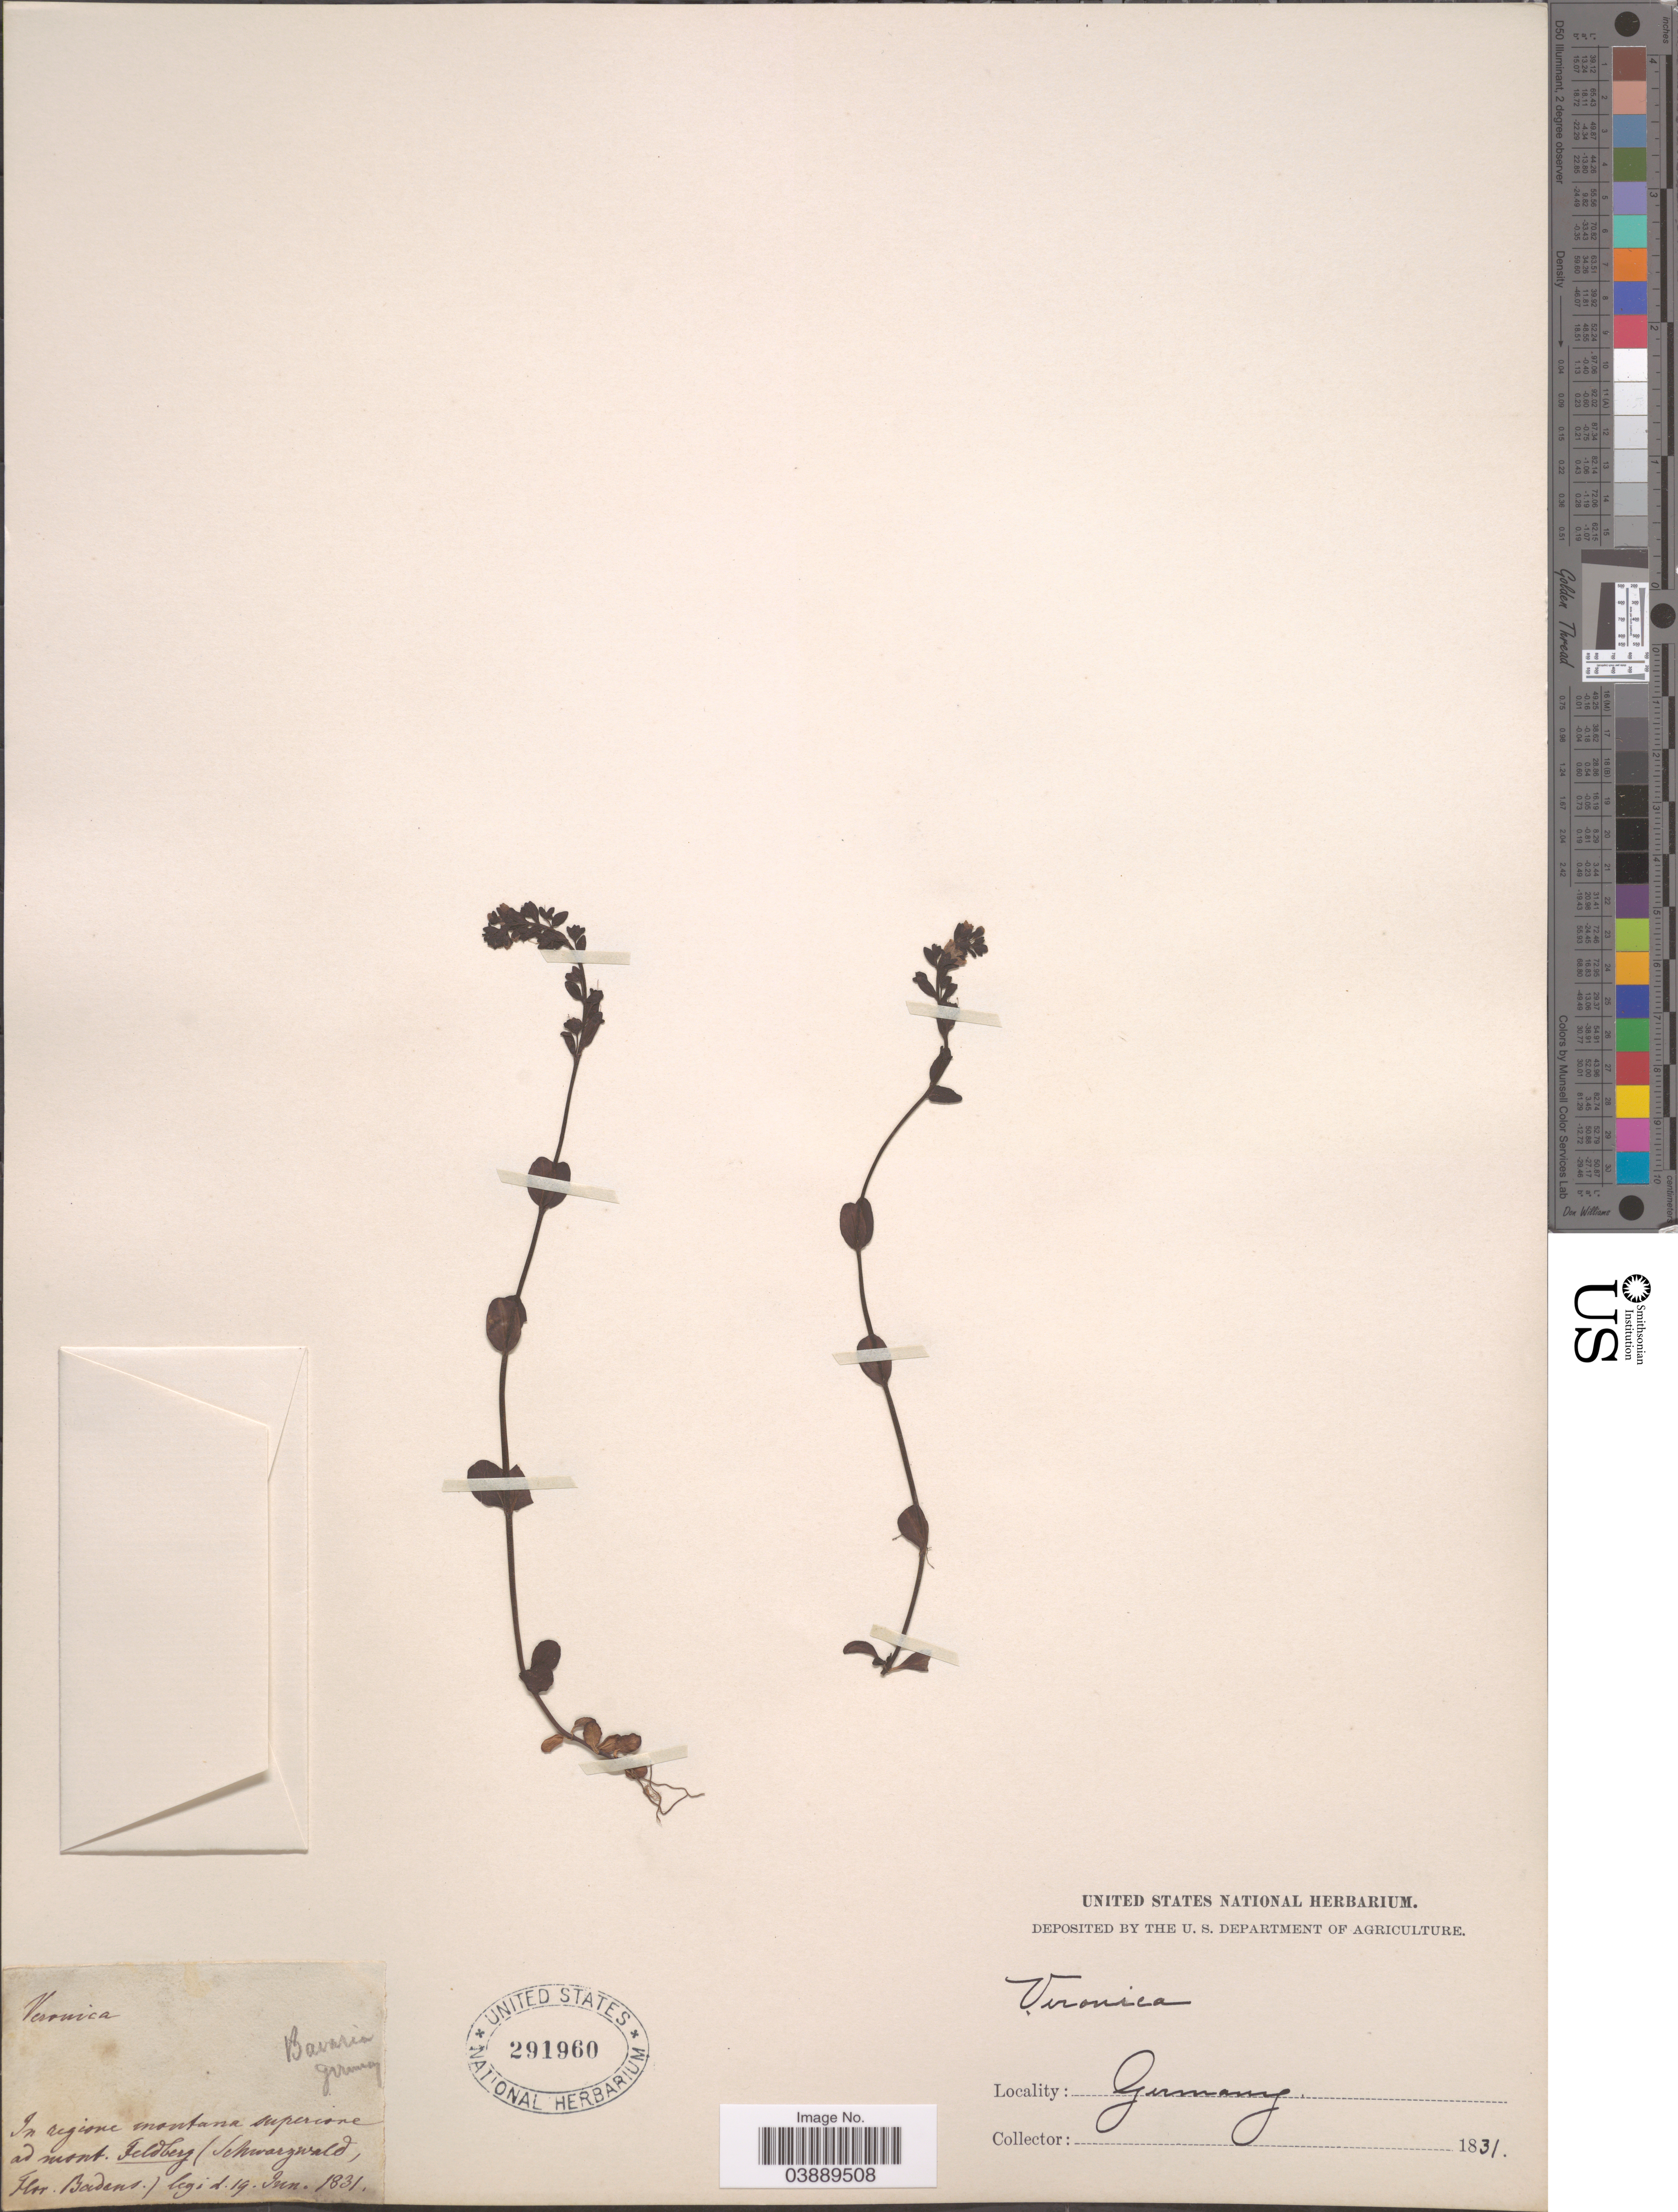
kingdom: Plantae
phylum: Tracheophyta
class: Magnoliopsida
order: Lamiales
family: Plantaginaceae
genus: Veronica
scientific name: Veronica serpyllifolia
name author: L.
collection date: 1831-06-19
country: Germany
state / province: Bayern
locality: In regione montana suprcone ad mont. Feldberg (Schwarzwald, Flor. Badens.).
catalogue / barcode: US 291960